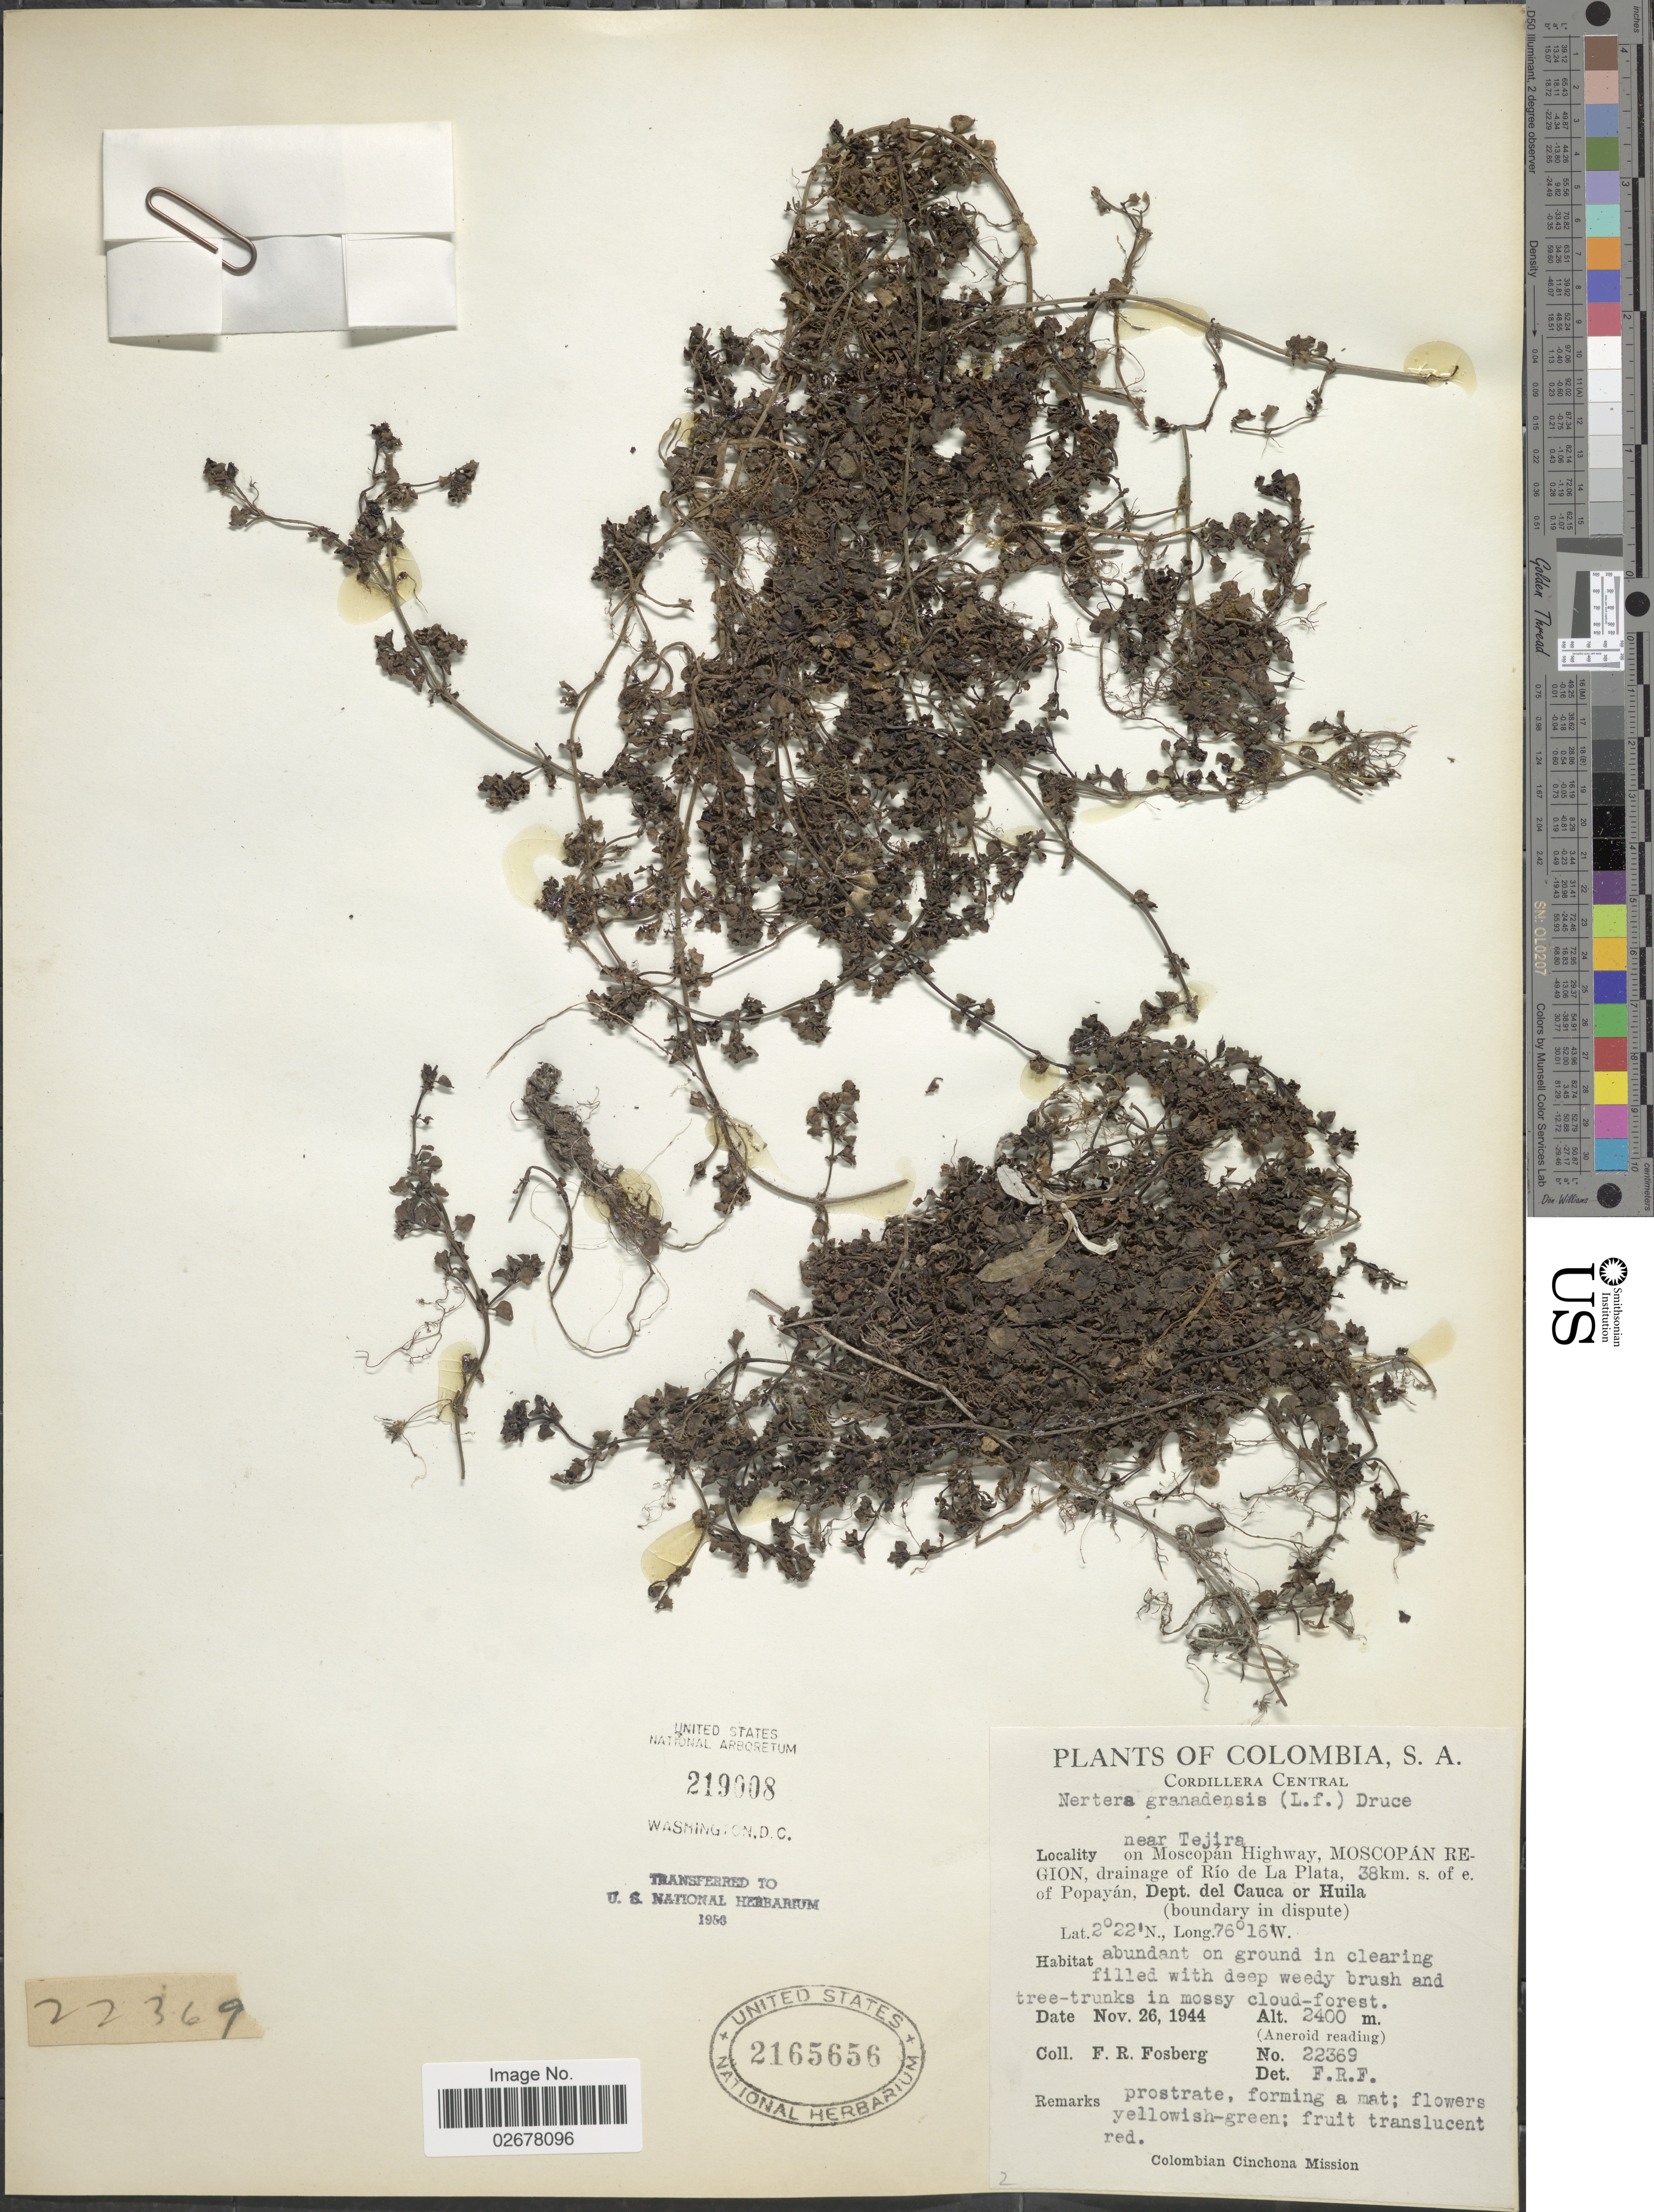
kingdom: Plantae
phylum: Tracheophyta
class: Magnoliopsida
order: Gentianales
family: Rubiaceae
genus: Nertera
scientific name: Nertera depressa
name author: Banks & Sol. ex Gaertn.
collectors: F. R. Fosberg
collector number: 22369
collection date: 1944-11-26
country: Colombia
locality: Cordillera Central, near Tejira on Moscopán Highway, Moscopán Region, drainage of Río de La Plata, 38km s. of e. of Popoyán, Dept del Cauca or Huila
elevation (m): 2400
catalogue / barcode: US 2165656